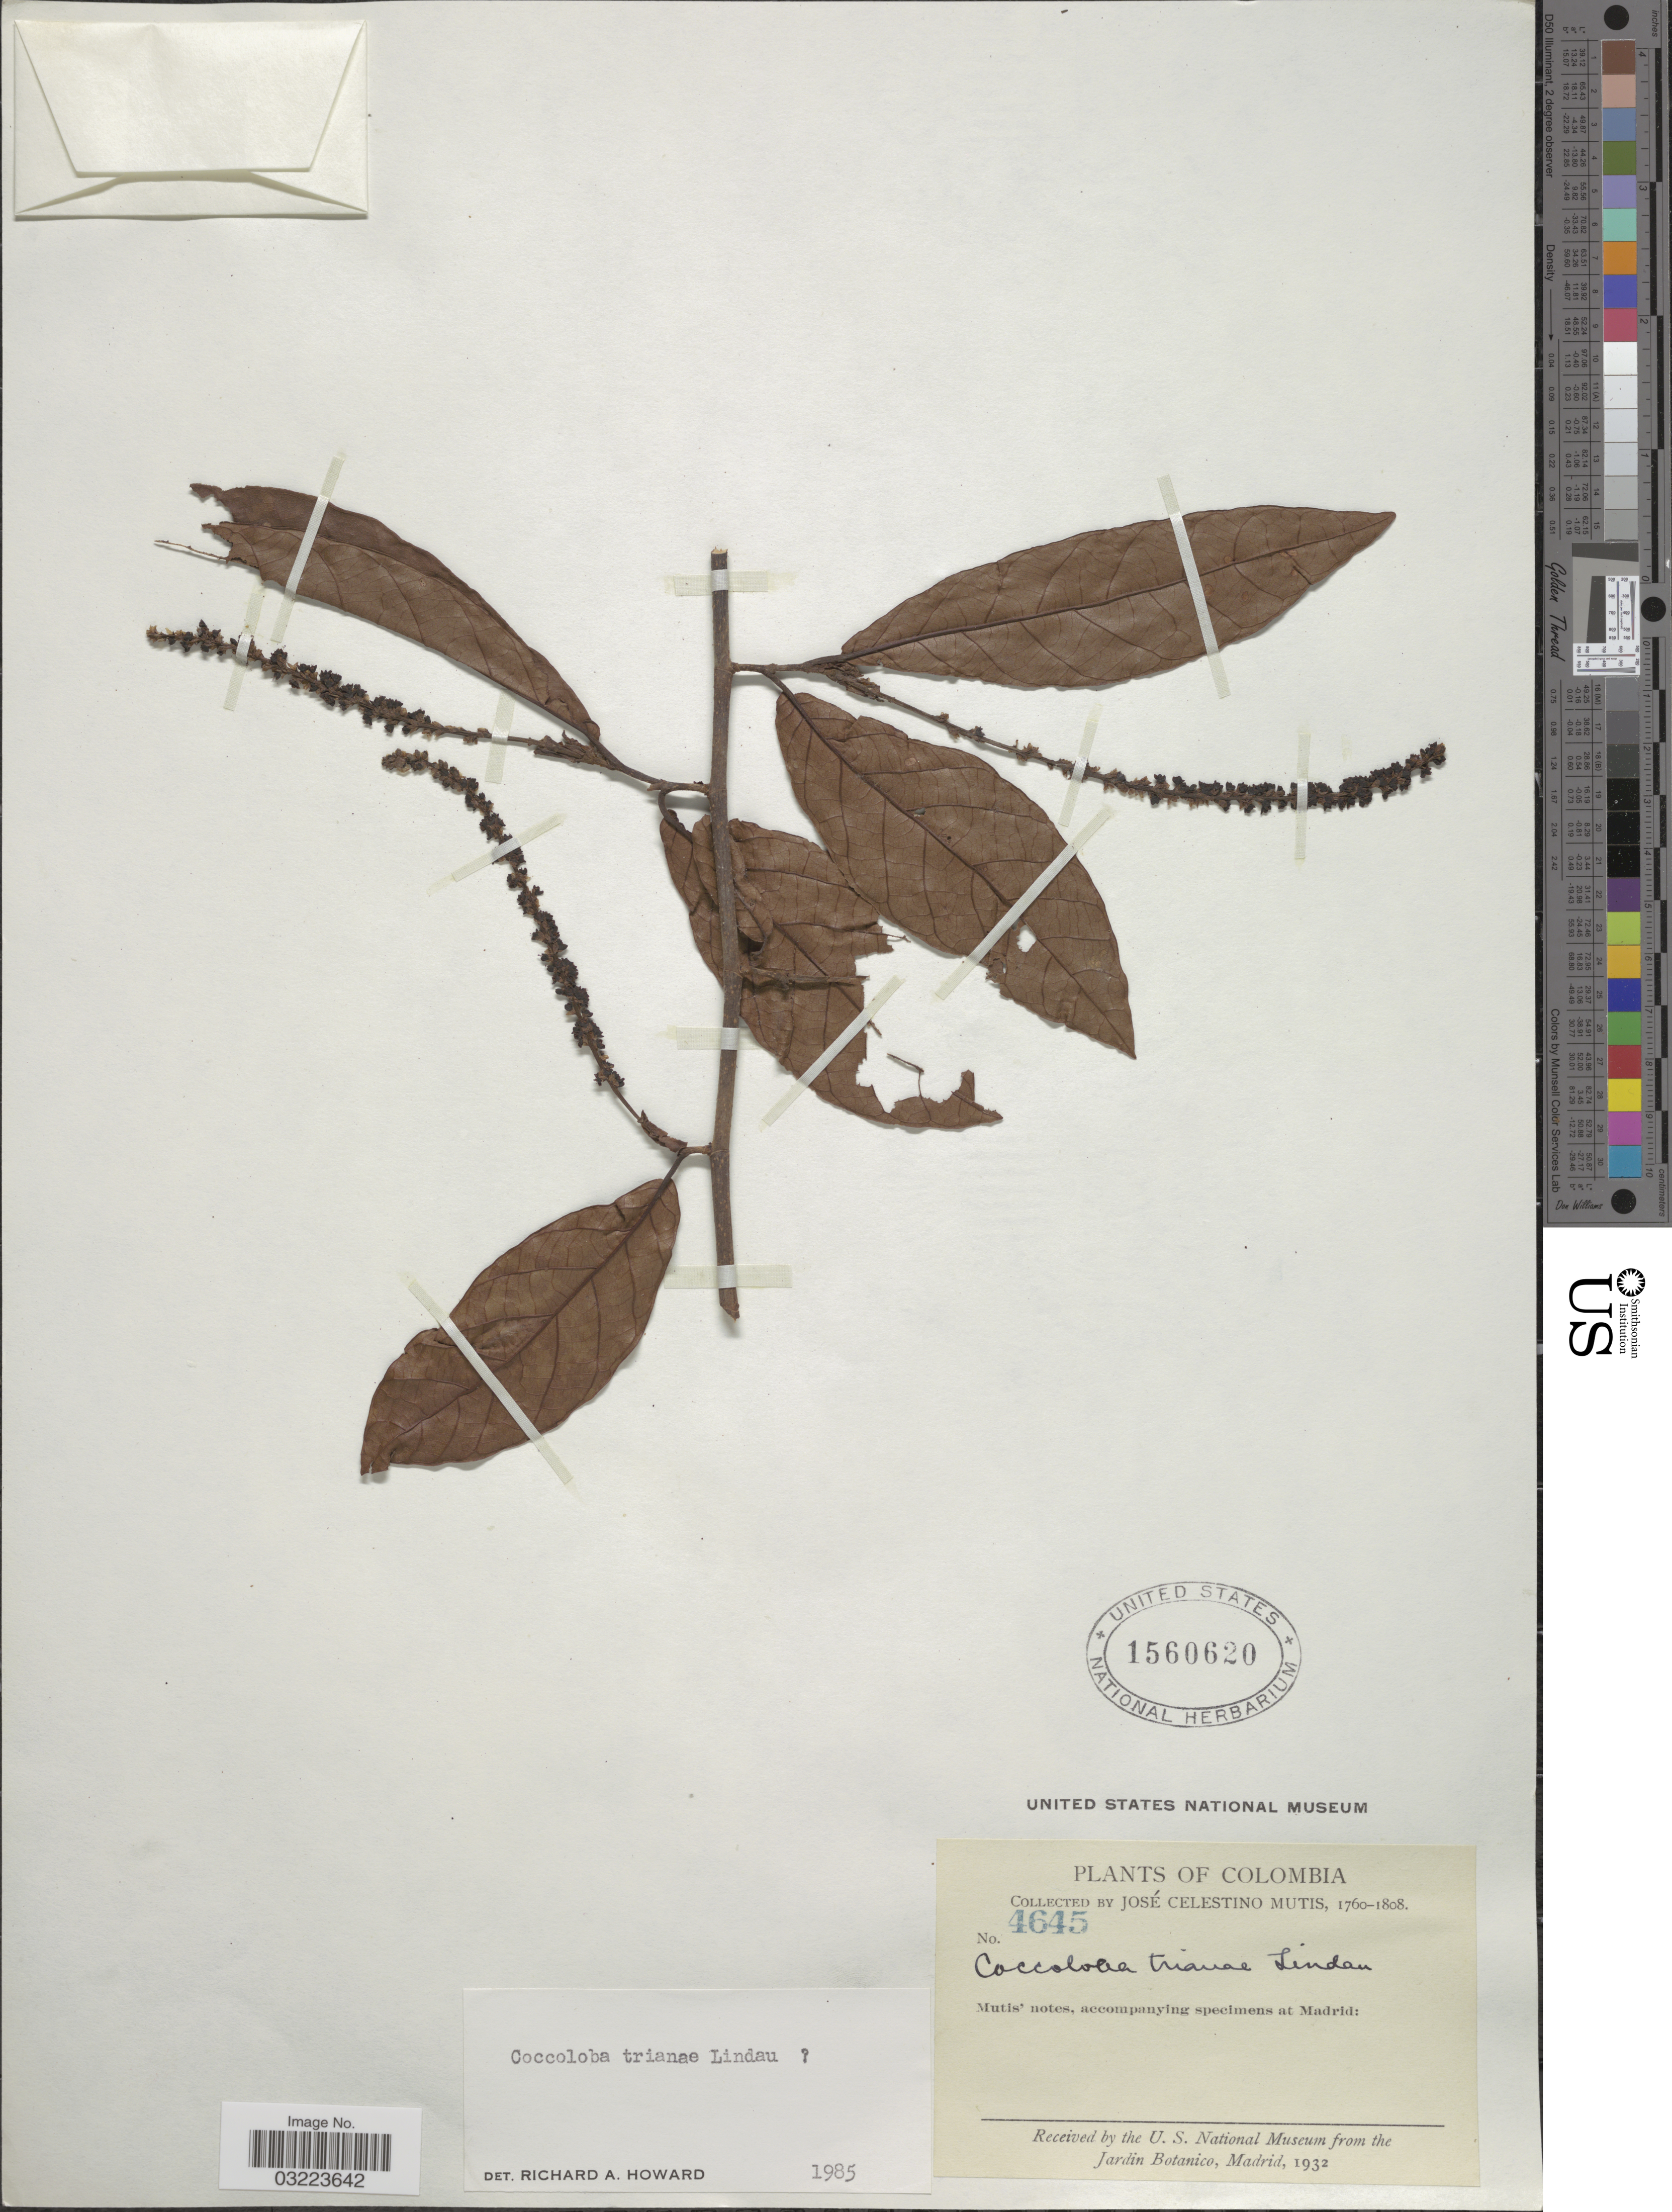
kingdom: Plantae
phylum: Tracheophyta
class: Magnoliopsida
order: Caryophyllales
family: Polygonaceae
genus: Coccoloba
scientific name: Coccoloba trianae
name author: Triana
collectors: J. C. B. Mutis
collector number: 4645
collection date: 1760/1808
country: Colombia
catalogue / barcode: US 1560620